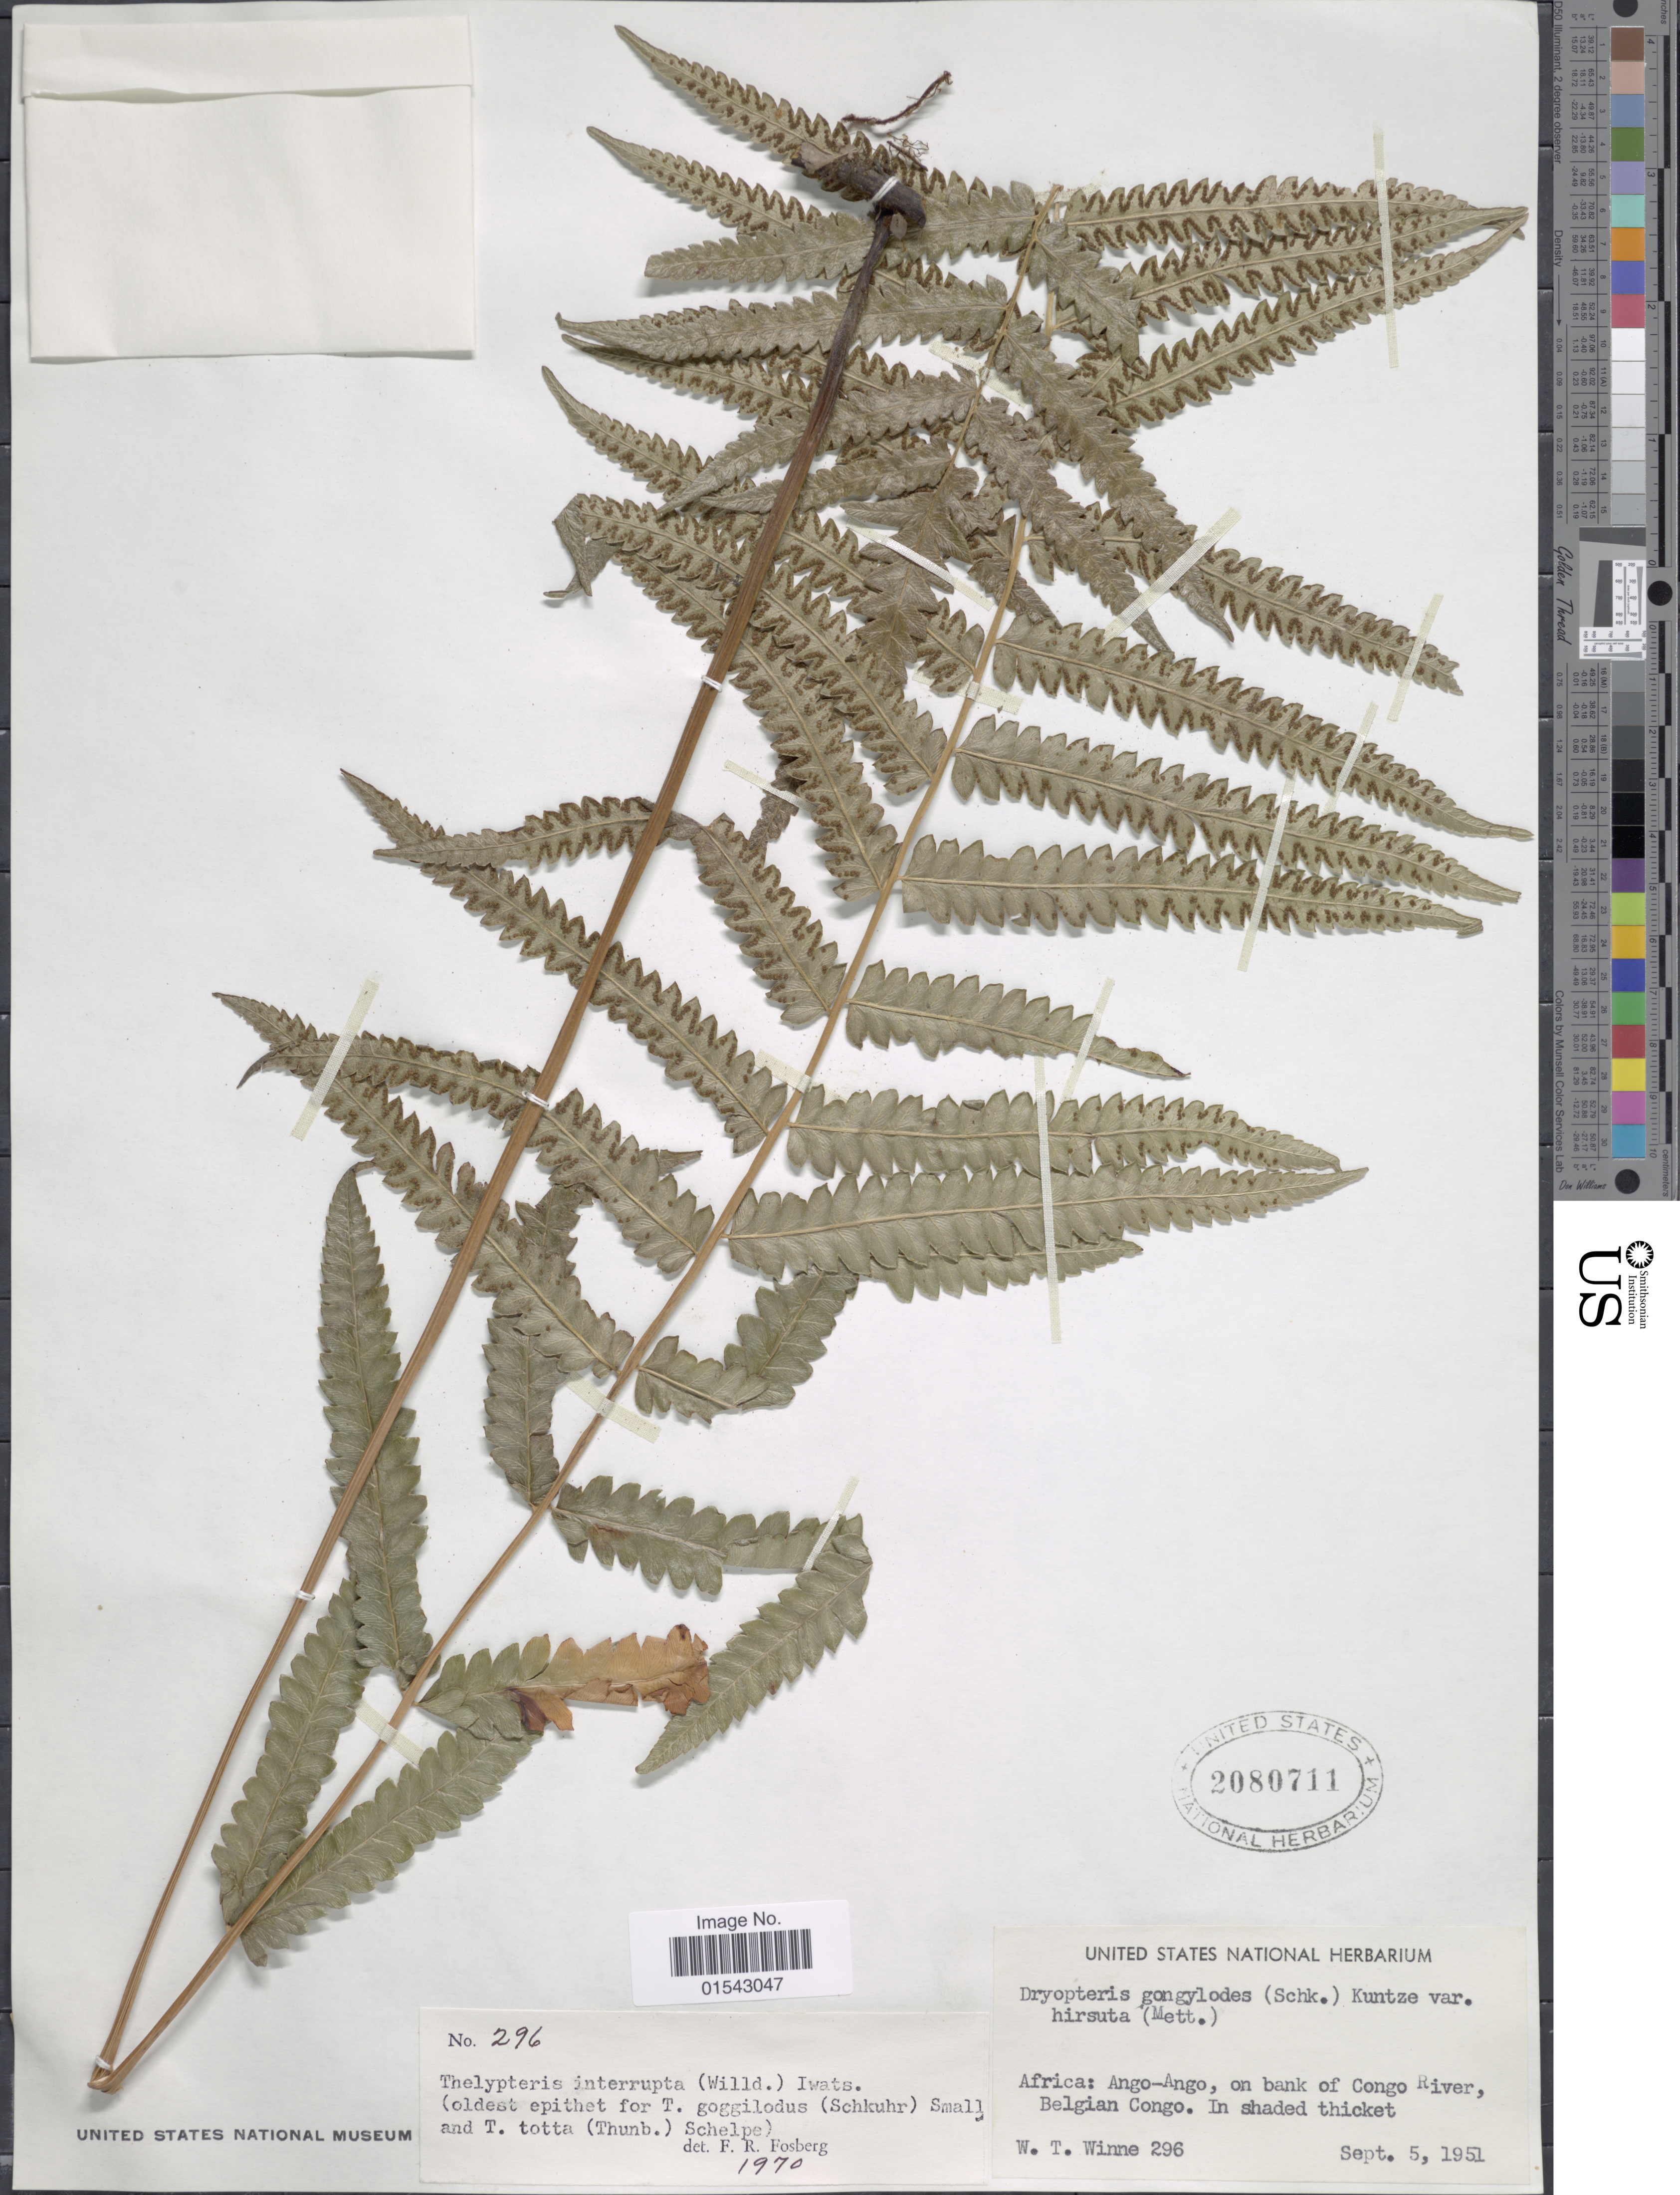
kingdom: Plantae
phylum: Tracheophyta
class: Polypodiopsida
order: Polypodiales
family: Thelypteridaceae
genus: Cyclosorus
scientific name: Cyclosorus interruptus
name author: (Willd.) H. Itô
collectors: W. Winne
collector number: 296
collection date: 1951-09-05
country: Congo, Democratic Republic of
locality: Africa: Ango-Ango, on bank of Congo River, Belgian Congo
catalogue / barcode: US 2080711